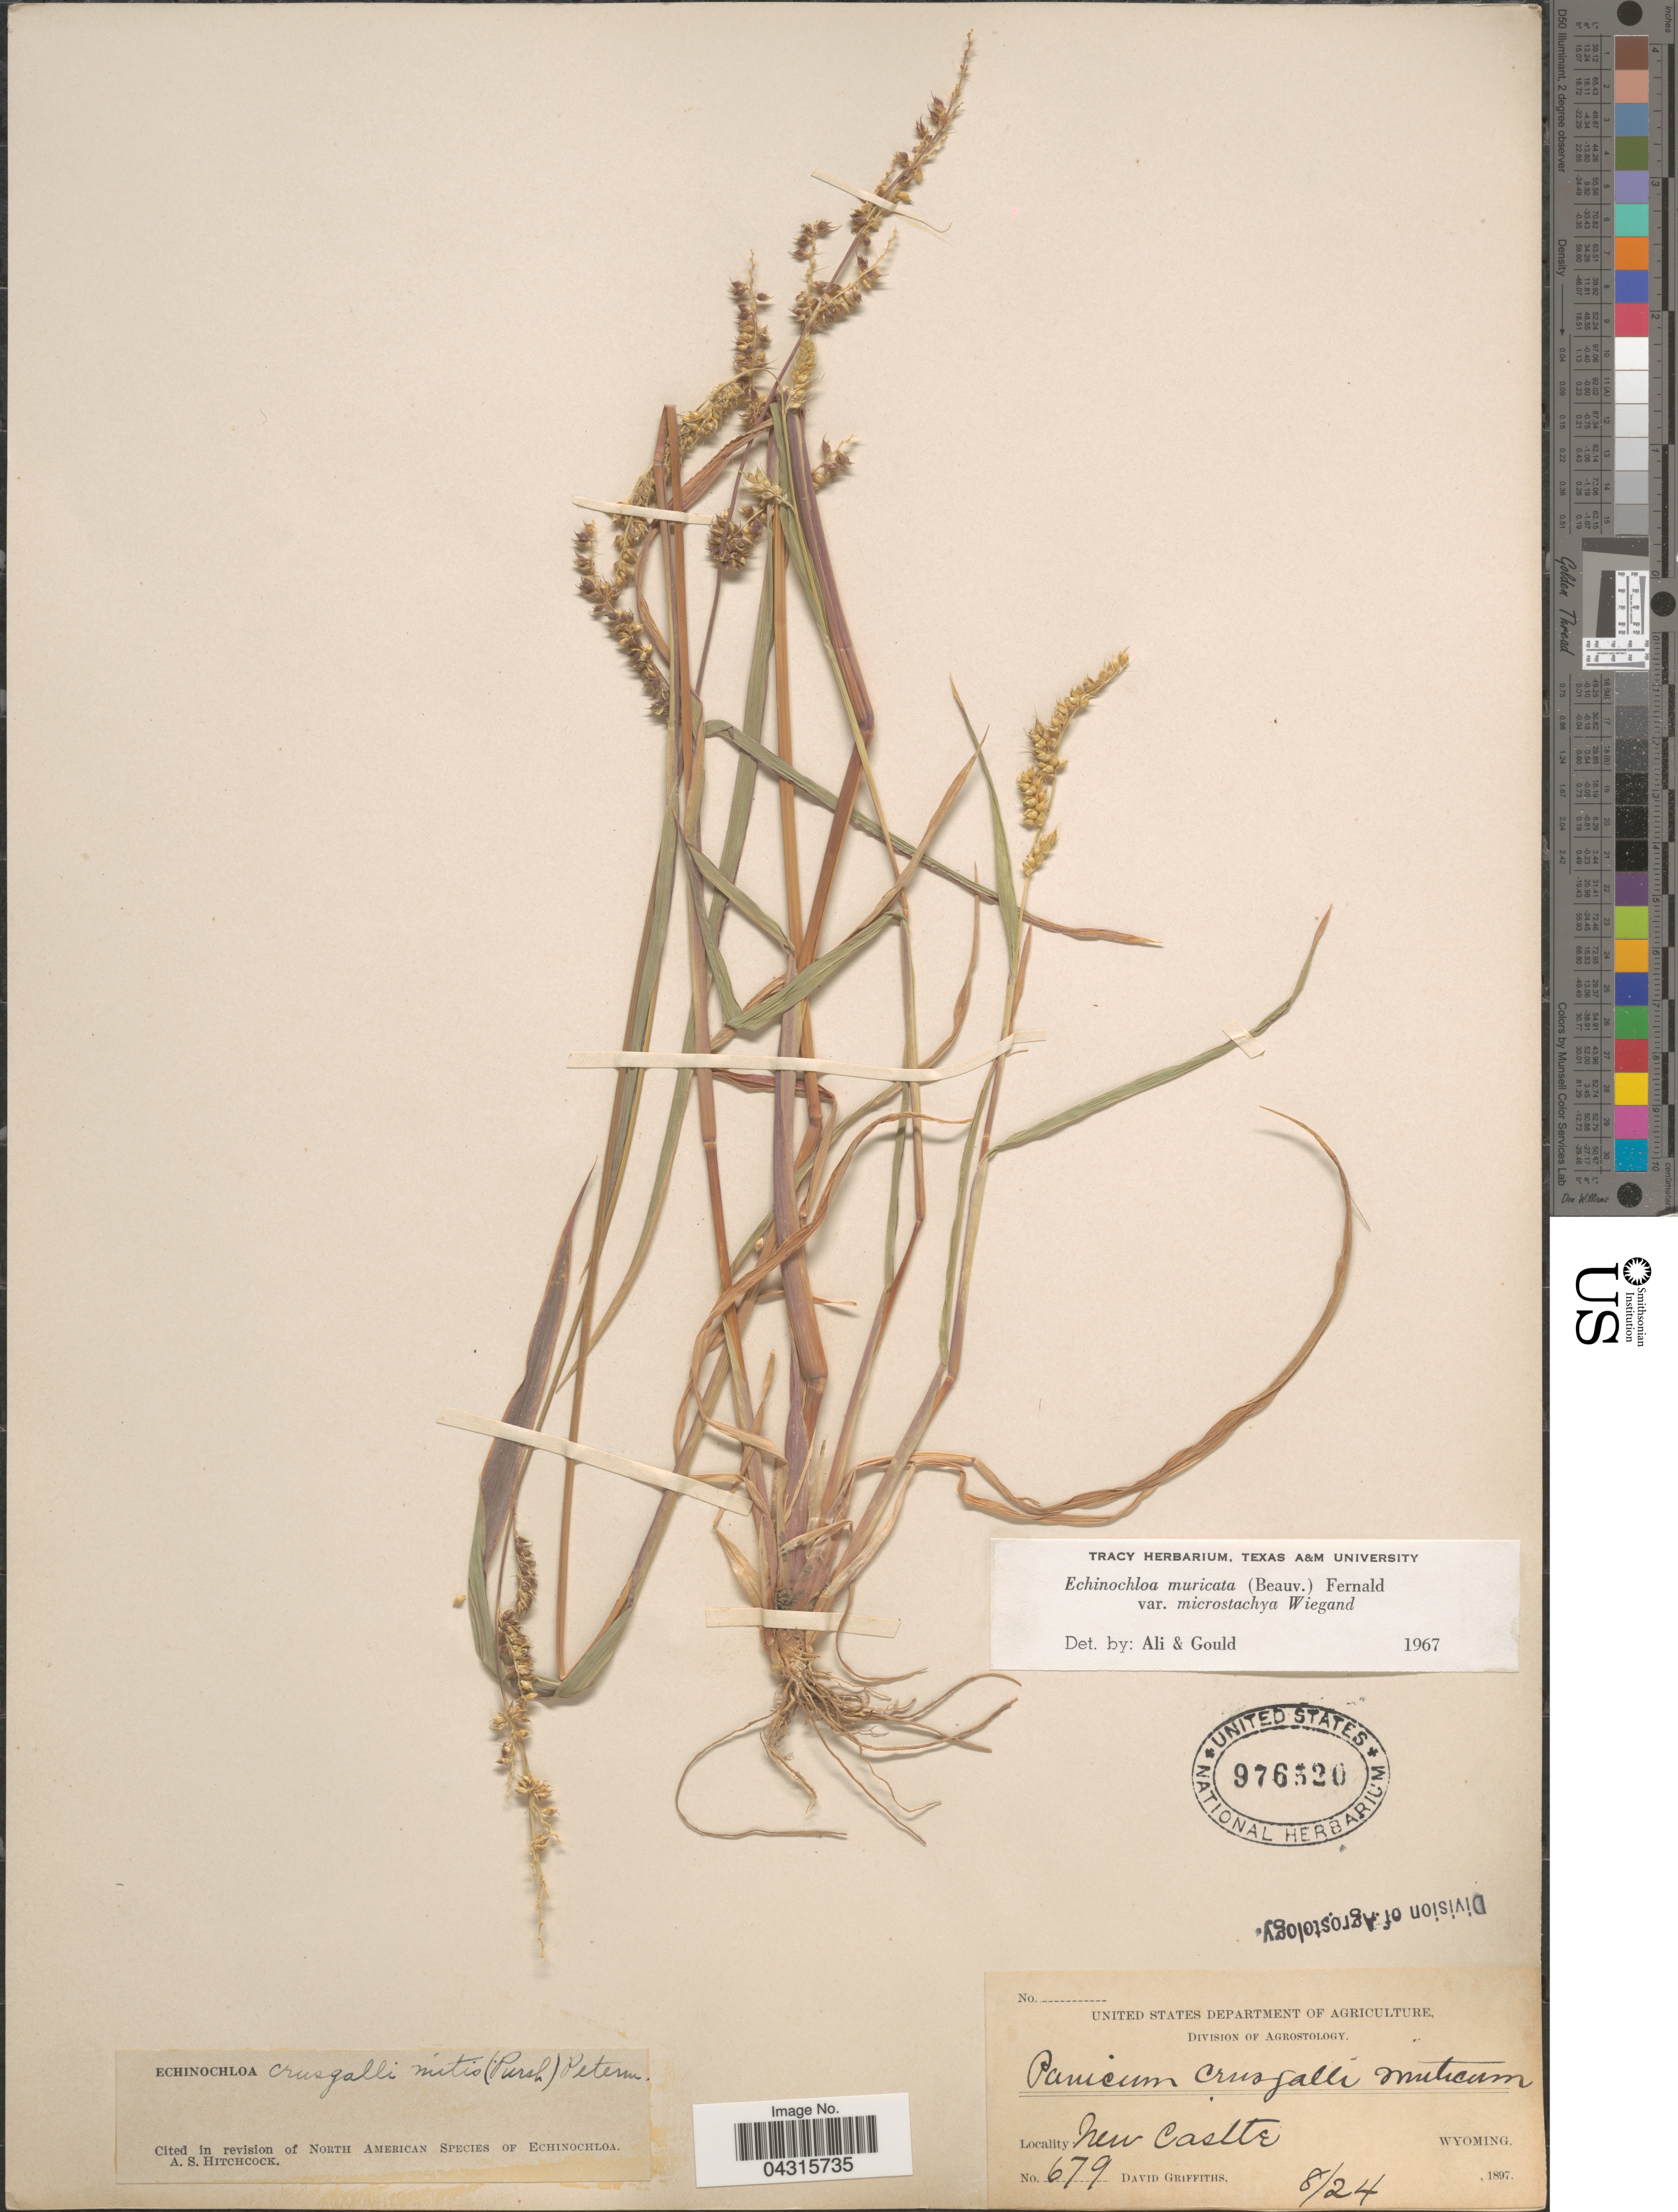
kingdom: Plantae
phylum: Tracheophyta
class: Liliopsida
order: Poales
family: Poaceae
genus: Echinochloa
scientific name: Echinochloa muricata var. microstachya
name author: Wiegand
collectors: D. Griffiths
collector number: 679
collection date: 1897-08-24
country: United States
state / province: Wyoming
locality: New Castle.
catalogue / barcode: US 976520